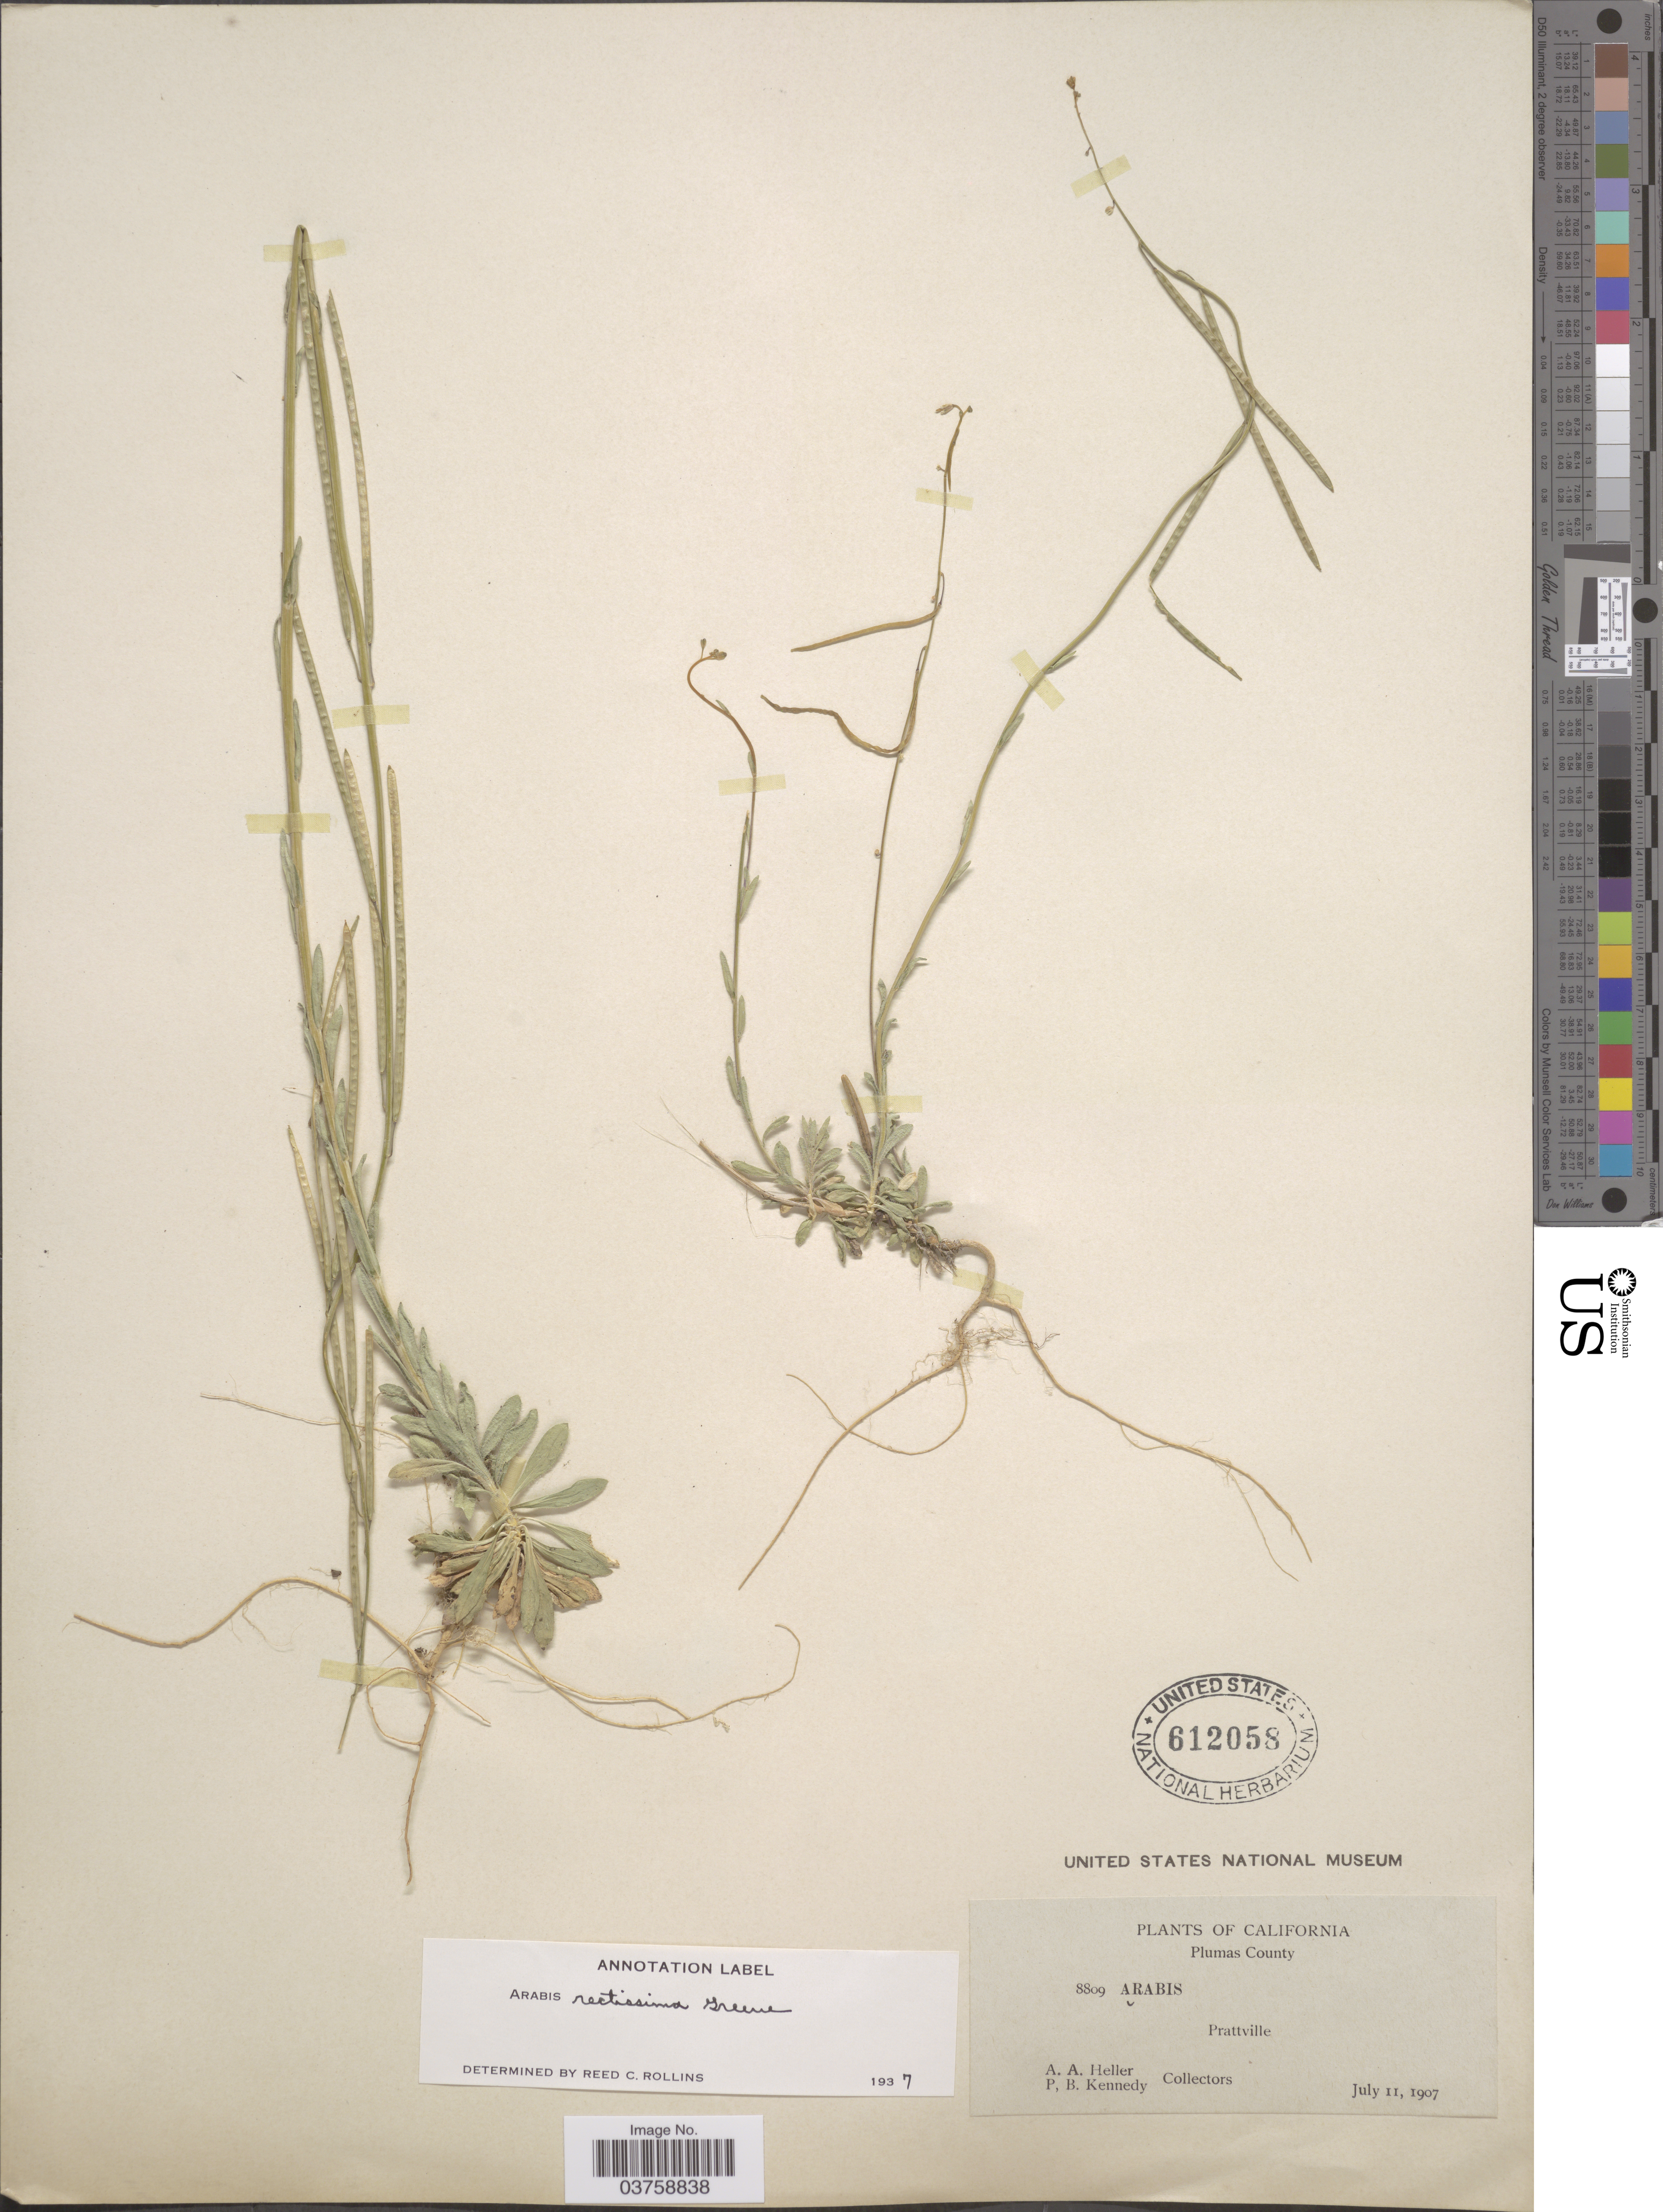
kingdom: Plantae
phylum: Tracheophyta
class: Magnoliopsida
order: Brassicales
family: Brassicaceae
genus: Arabis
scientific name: Arabis rectissima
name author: Greene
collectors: A. A. Heller & P. B. Kennedy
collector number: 8809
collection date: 1907-07-11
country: United States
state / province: California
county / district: Plumas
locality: Plumas County. Prattville.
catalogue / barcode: US 612058